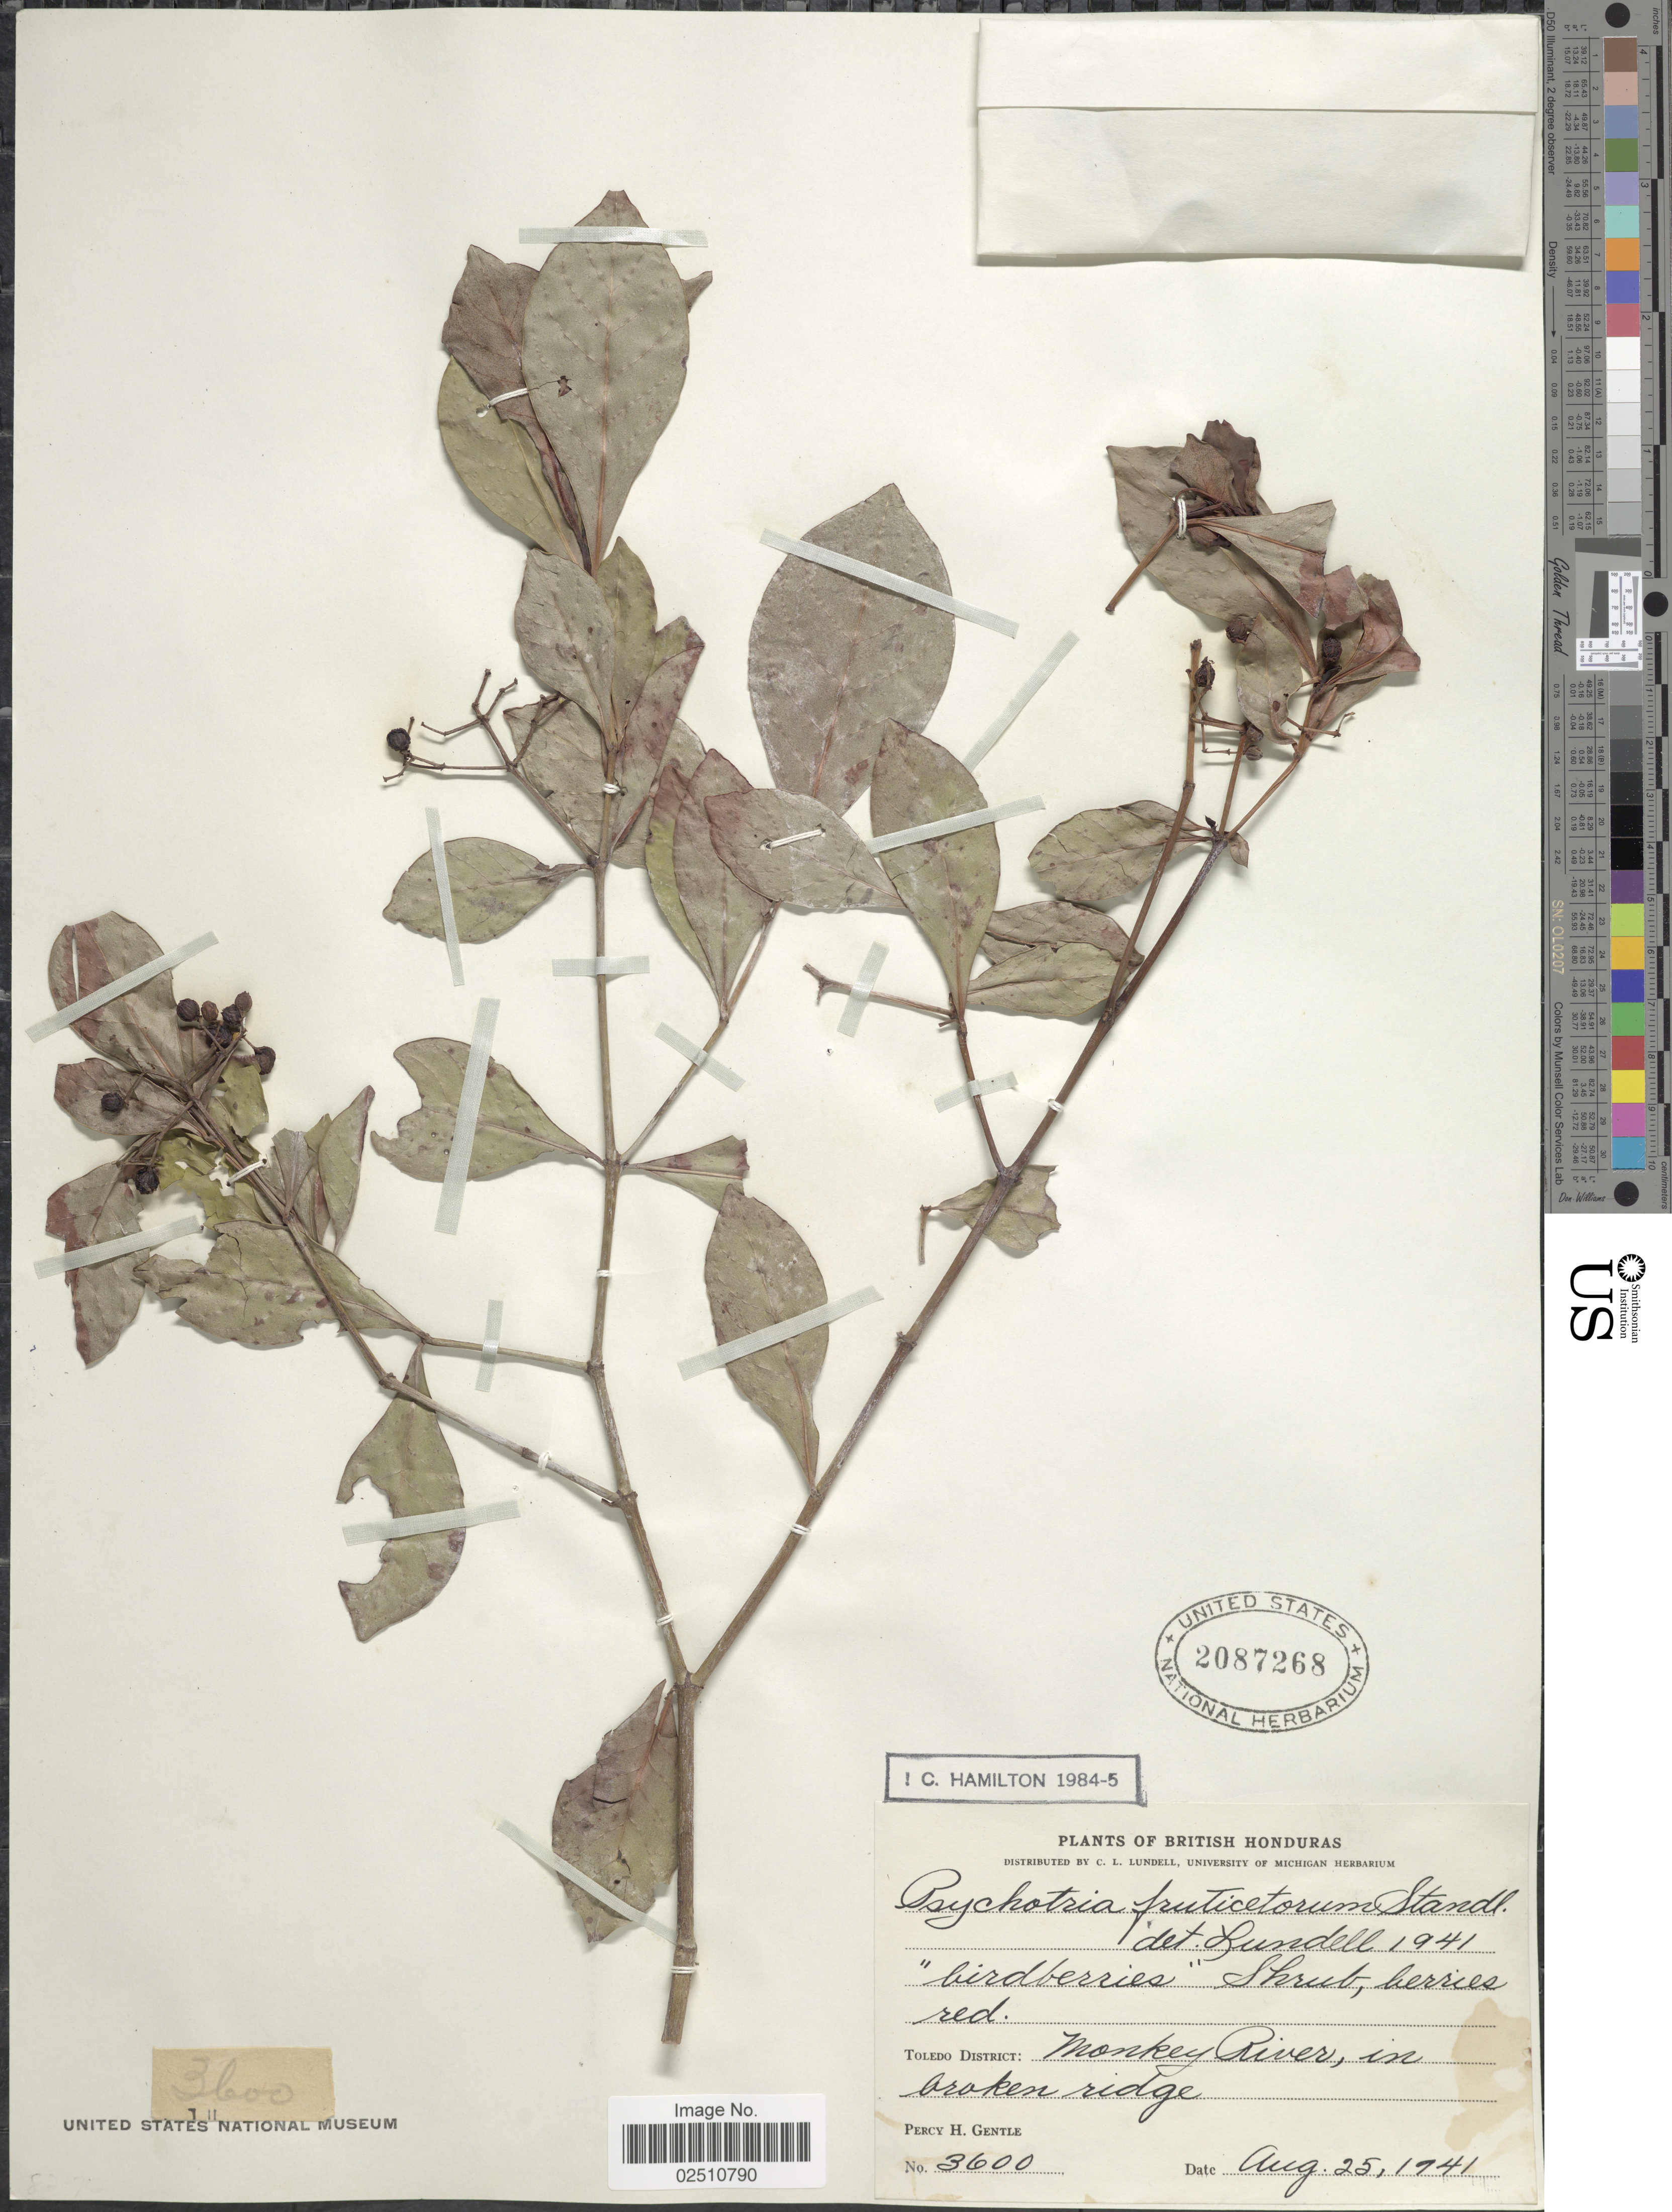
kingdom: Plantae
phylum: Tracheophyta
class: Magnoliopsida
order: Gentianales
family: Rubiaceae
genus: Psychotria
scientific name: Psychotria fruticetorum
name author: Standl.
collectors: P. H. Gentle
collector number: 3600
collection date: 1941-08-25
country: Belize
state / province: Toledo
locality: British Honduras, Monkey River, in broken ridge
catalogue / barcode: US 2087268